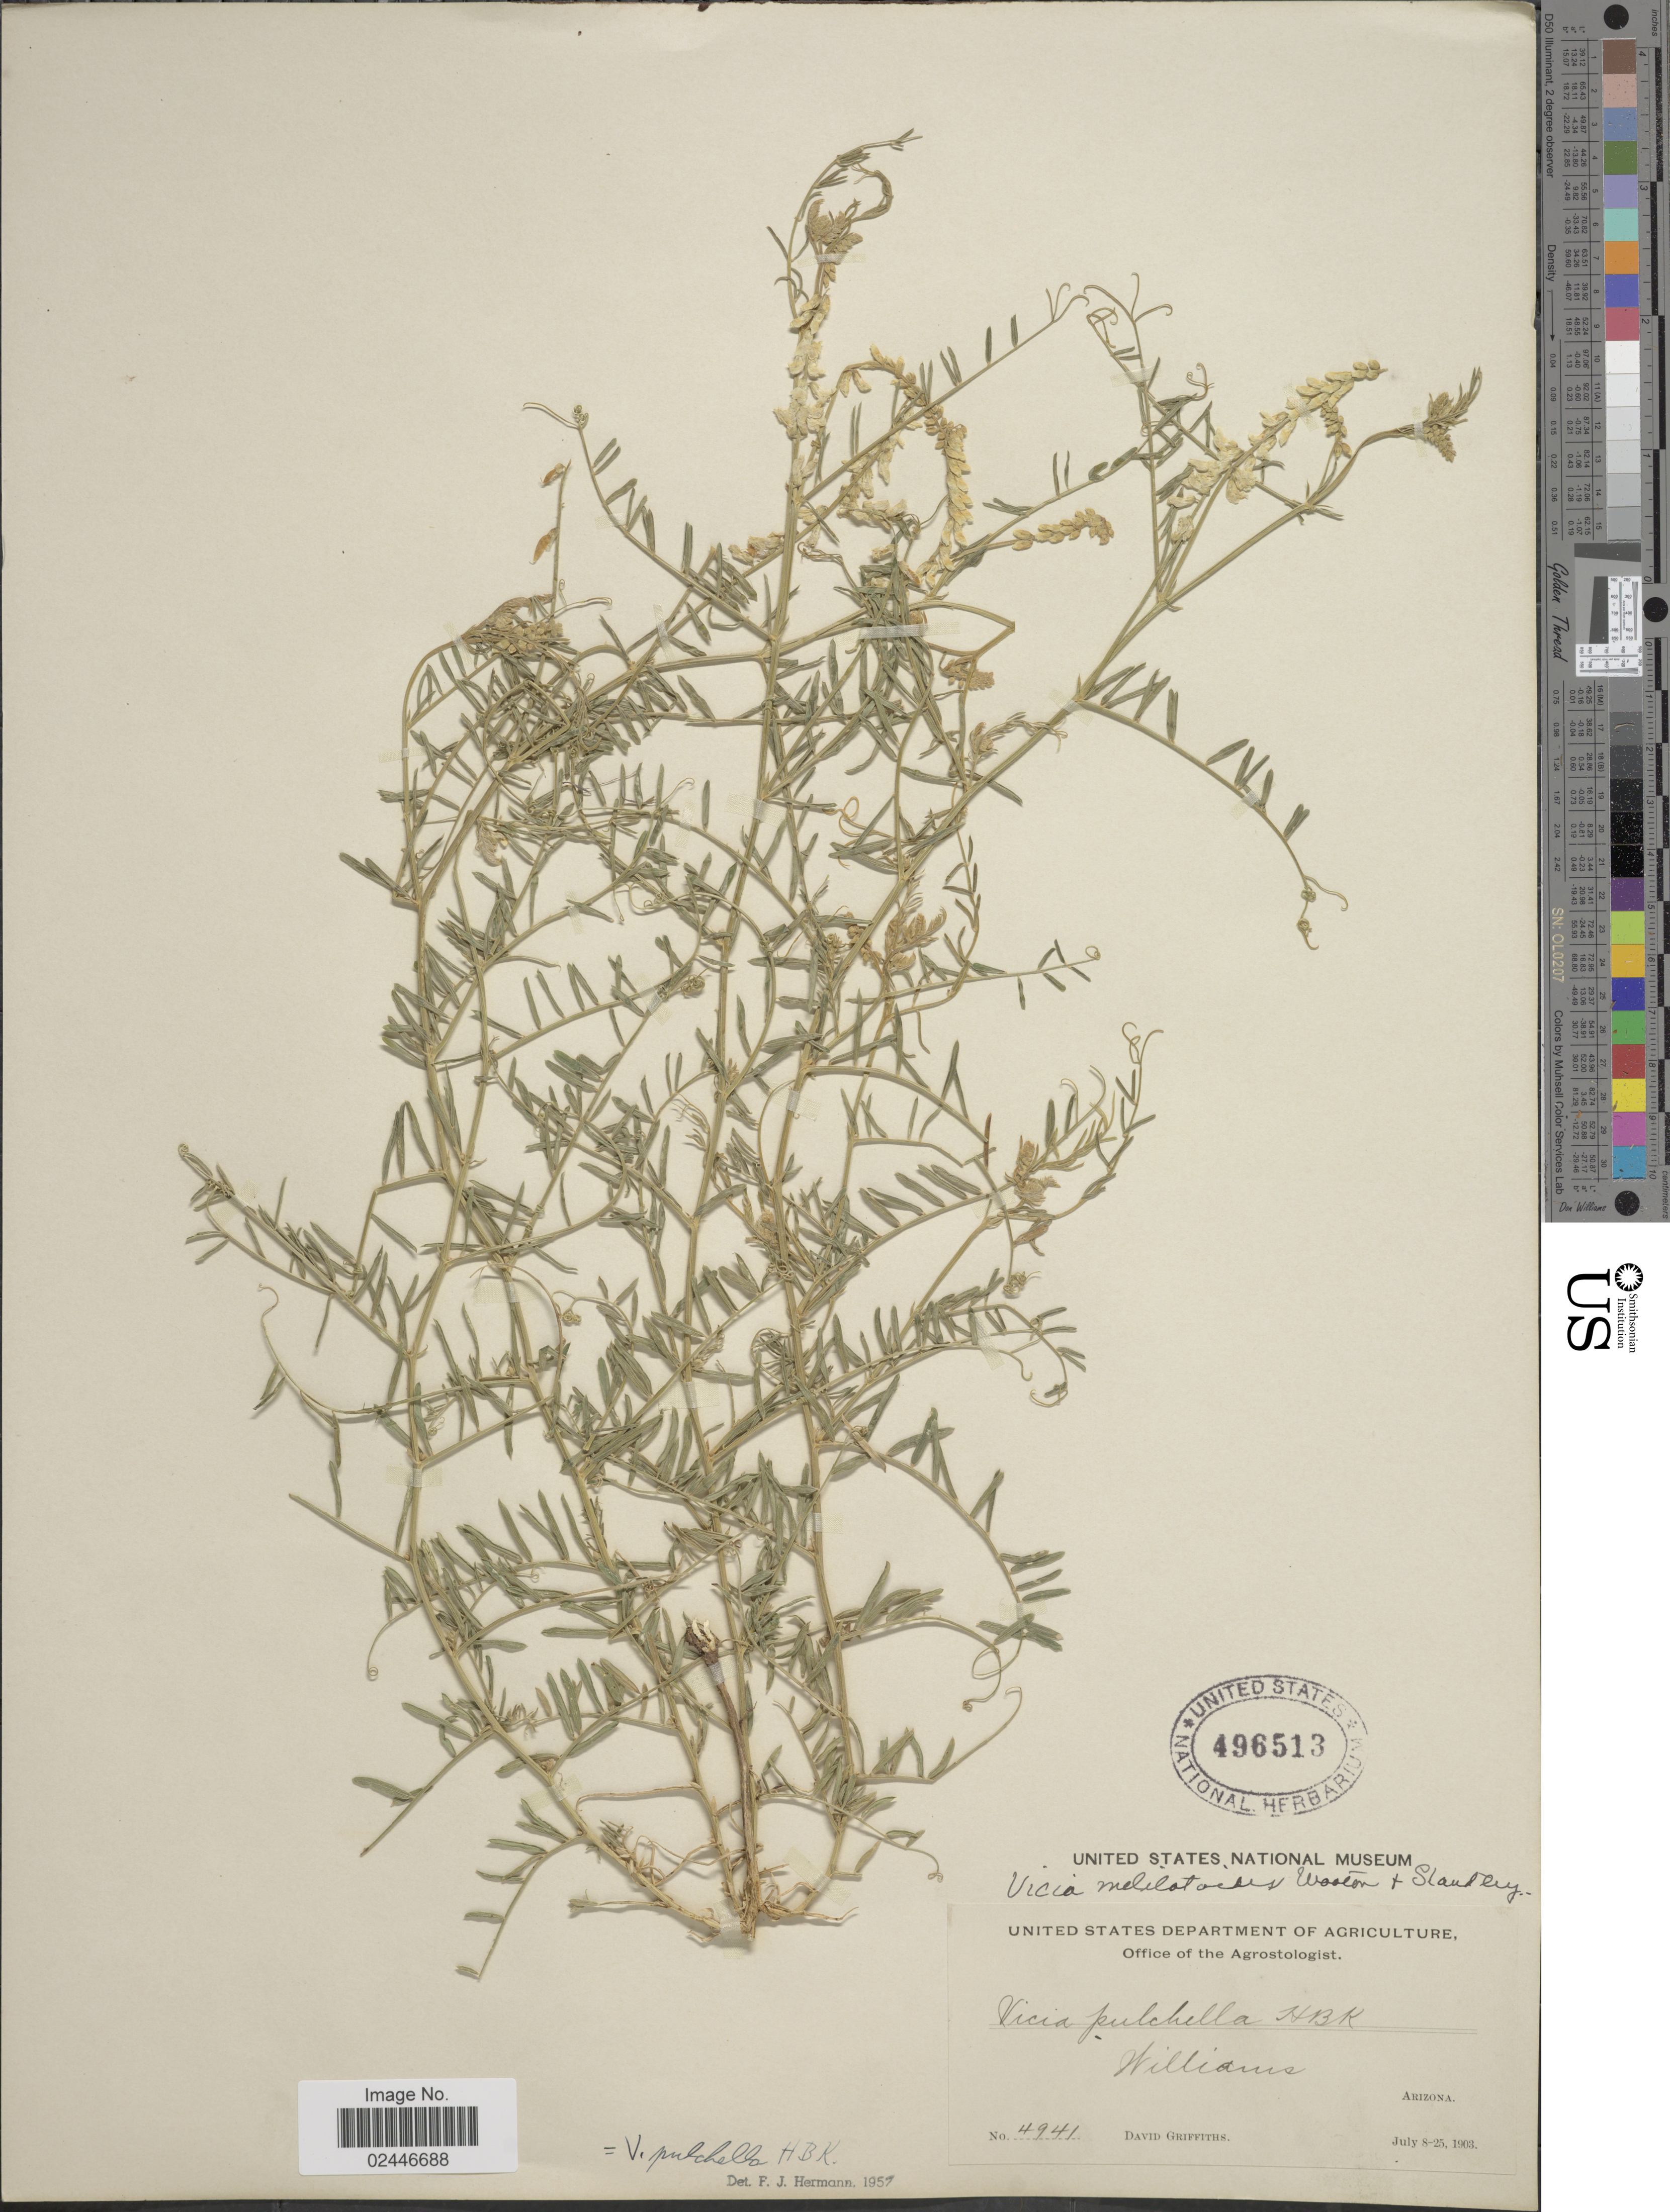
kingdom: Plantae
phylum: Tracheophyta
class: Magnoliopsida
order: Fabales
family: Fabaceae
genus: Vicia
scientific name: Vicia pulchella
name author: Kunth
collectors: D. Griffiths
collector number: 4941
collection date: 1903-07-08/1903-07-25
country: United States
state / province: Arizona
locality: Williams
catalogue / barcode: US 496513